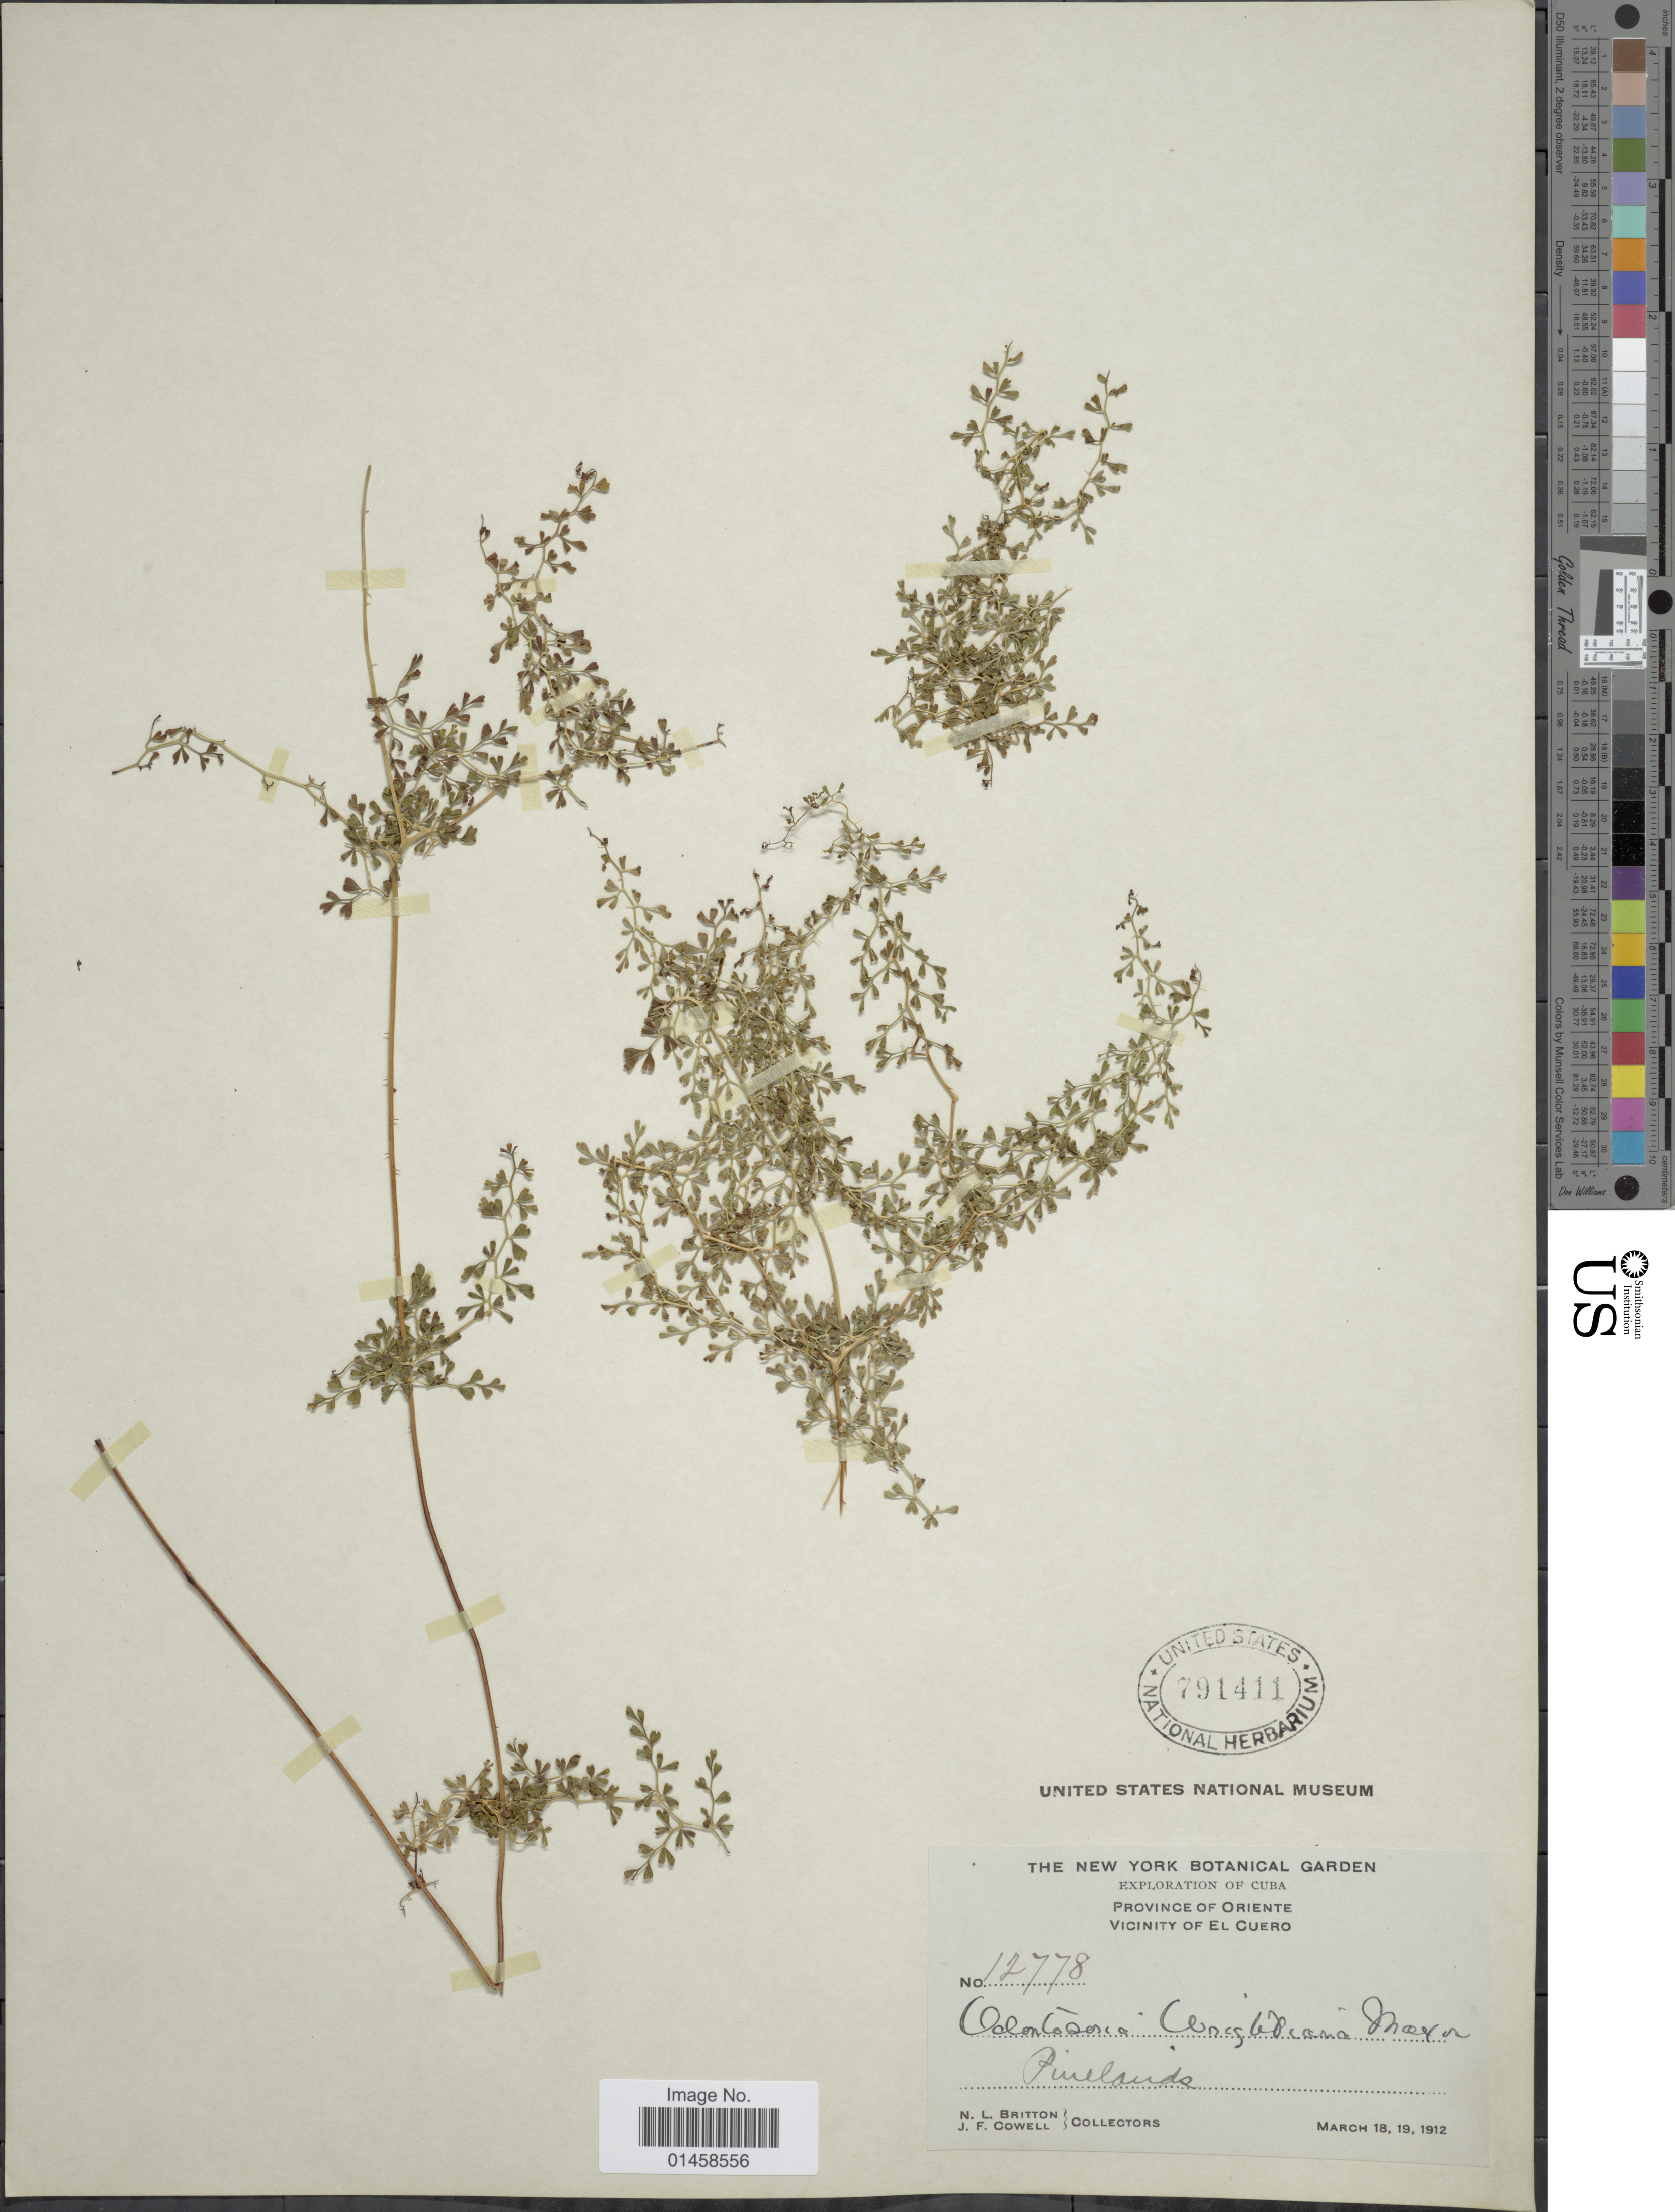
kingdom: Plantae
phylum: Tracheophyta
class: Polypodiopsida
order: Polypodiales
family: Lindsaeaceae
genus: Odontosoria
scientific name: Odontosoria wrightiana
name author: Maxon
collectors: N. Britton & J. F. Cowell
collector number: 12778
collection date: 1912-03-18/1912-03-19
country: Cuba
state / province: Oriente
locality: Vicinity of El Cuero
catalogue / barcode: US 791411